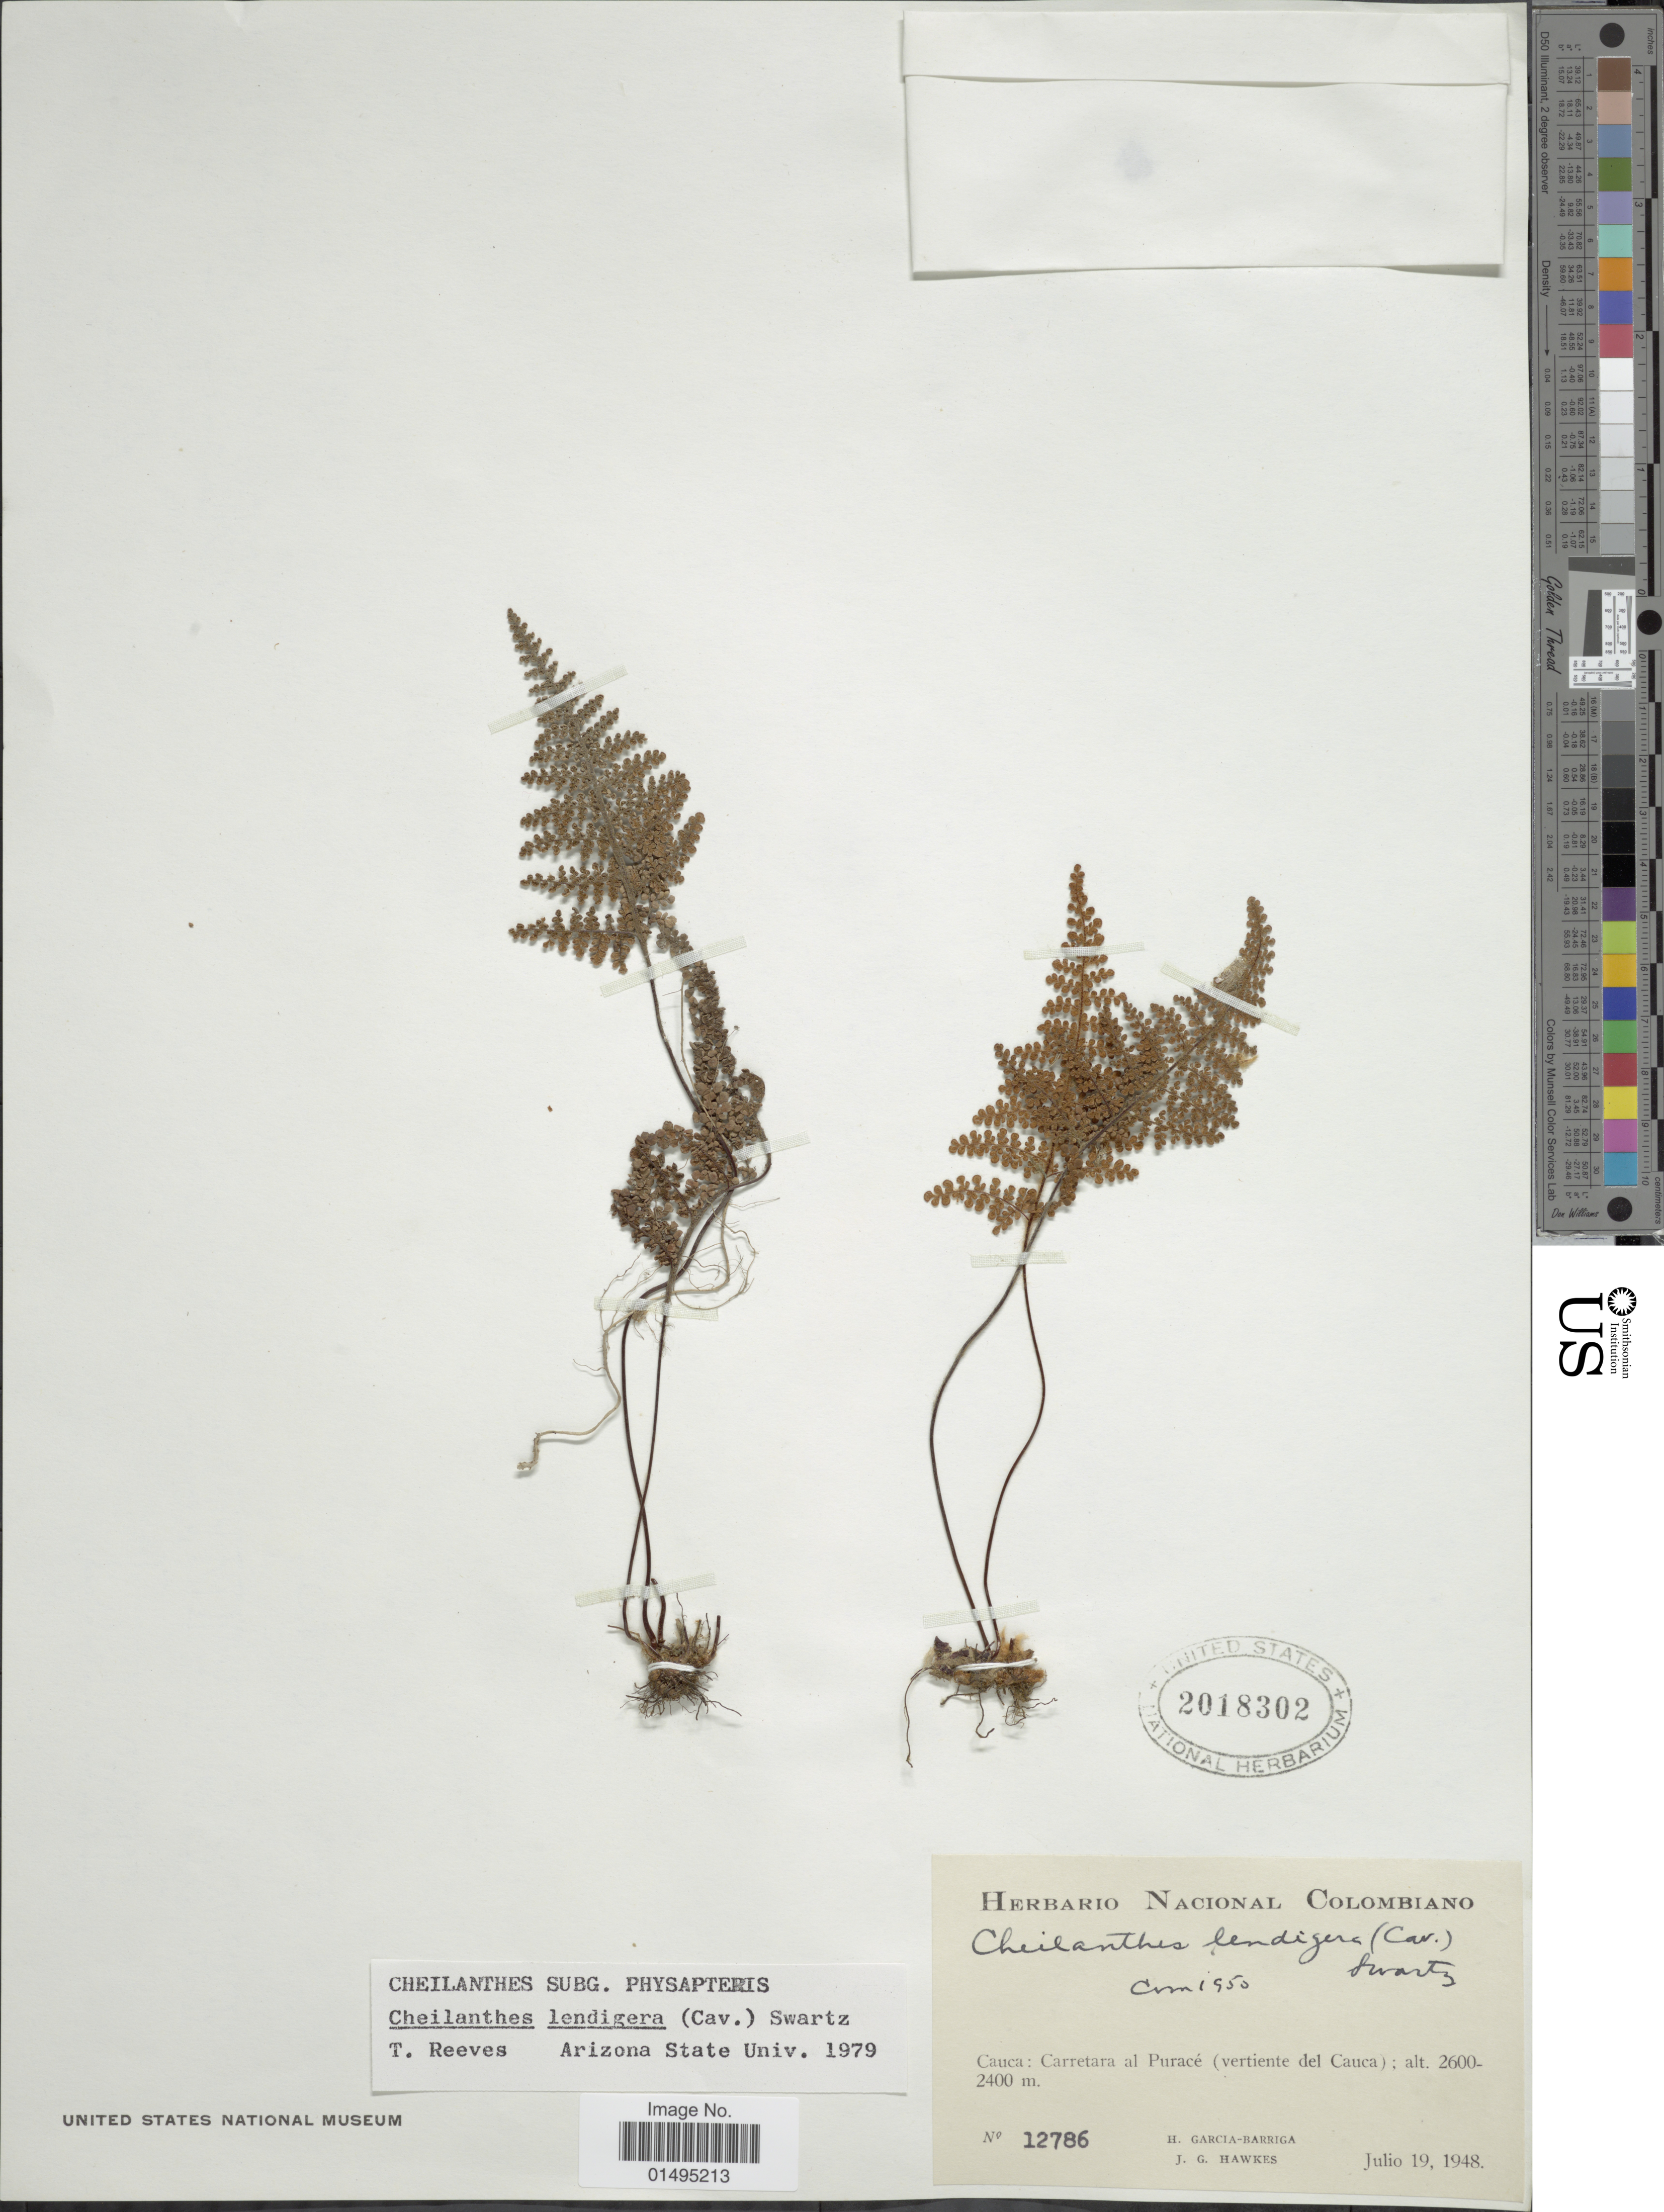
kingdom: Plantae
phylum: Tracheophyta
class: Polypodiopsida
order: Polypodiales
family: Pteridaceae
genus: Myriopteris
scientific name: Myriopteris lendigera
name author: (Cav.) J. Sm.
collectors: H. García Barriga & J. Hawkes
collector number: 12786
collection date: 1948-07-19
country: Colombia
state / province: Cauca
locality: Cauca: Carretara al Purace (vertiente del Cauca)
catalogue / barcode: US 2018302